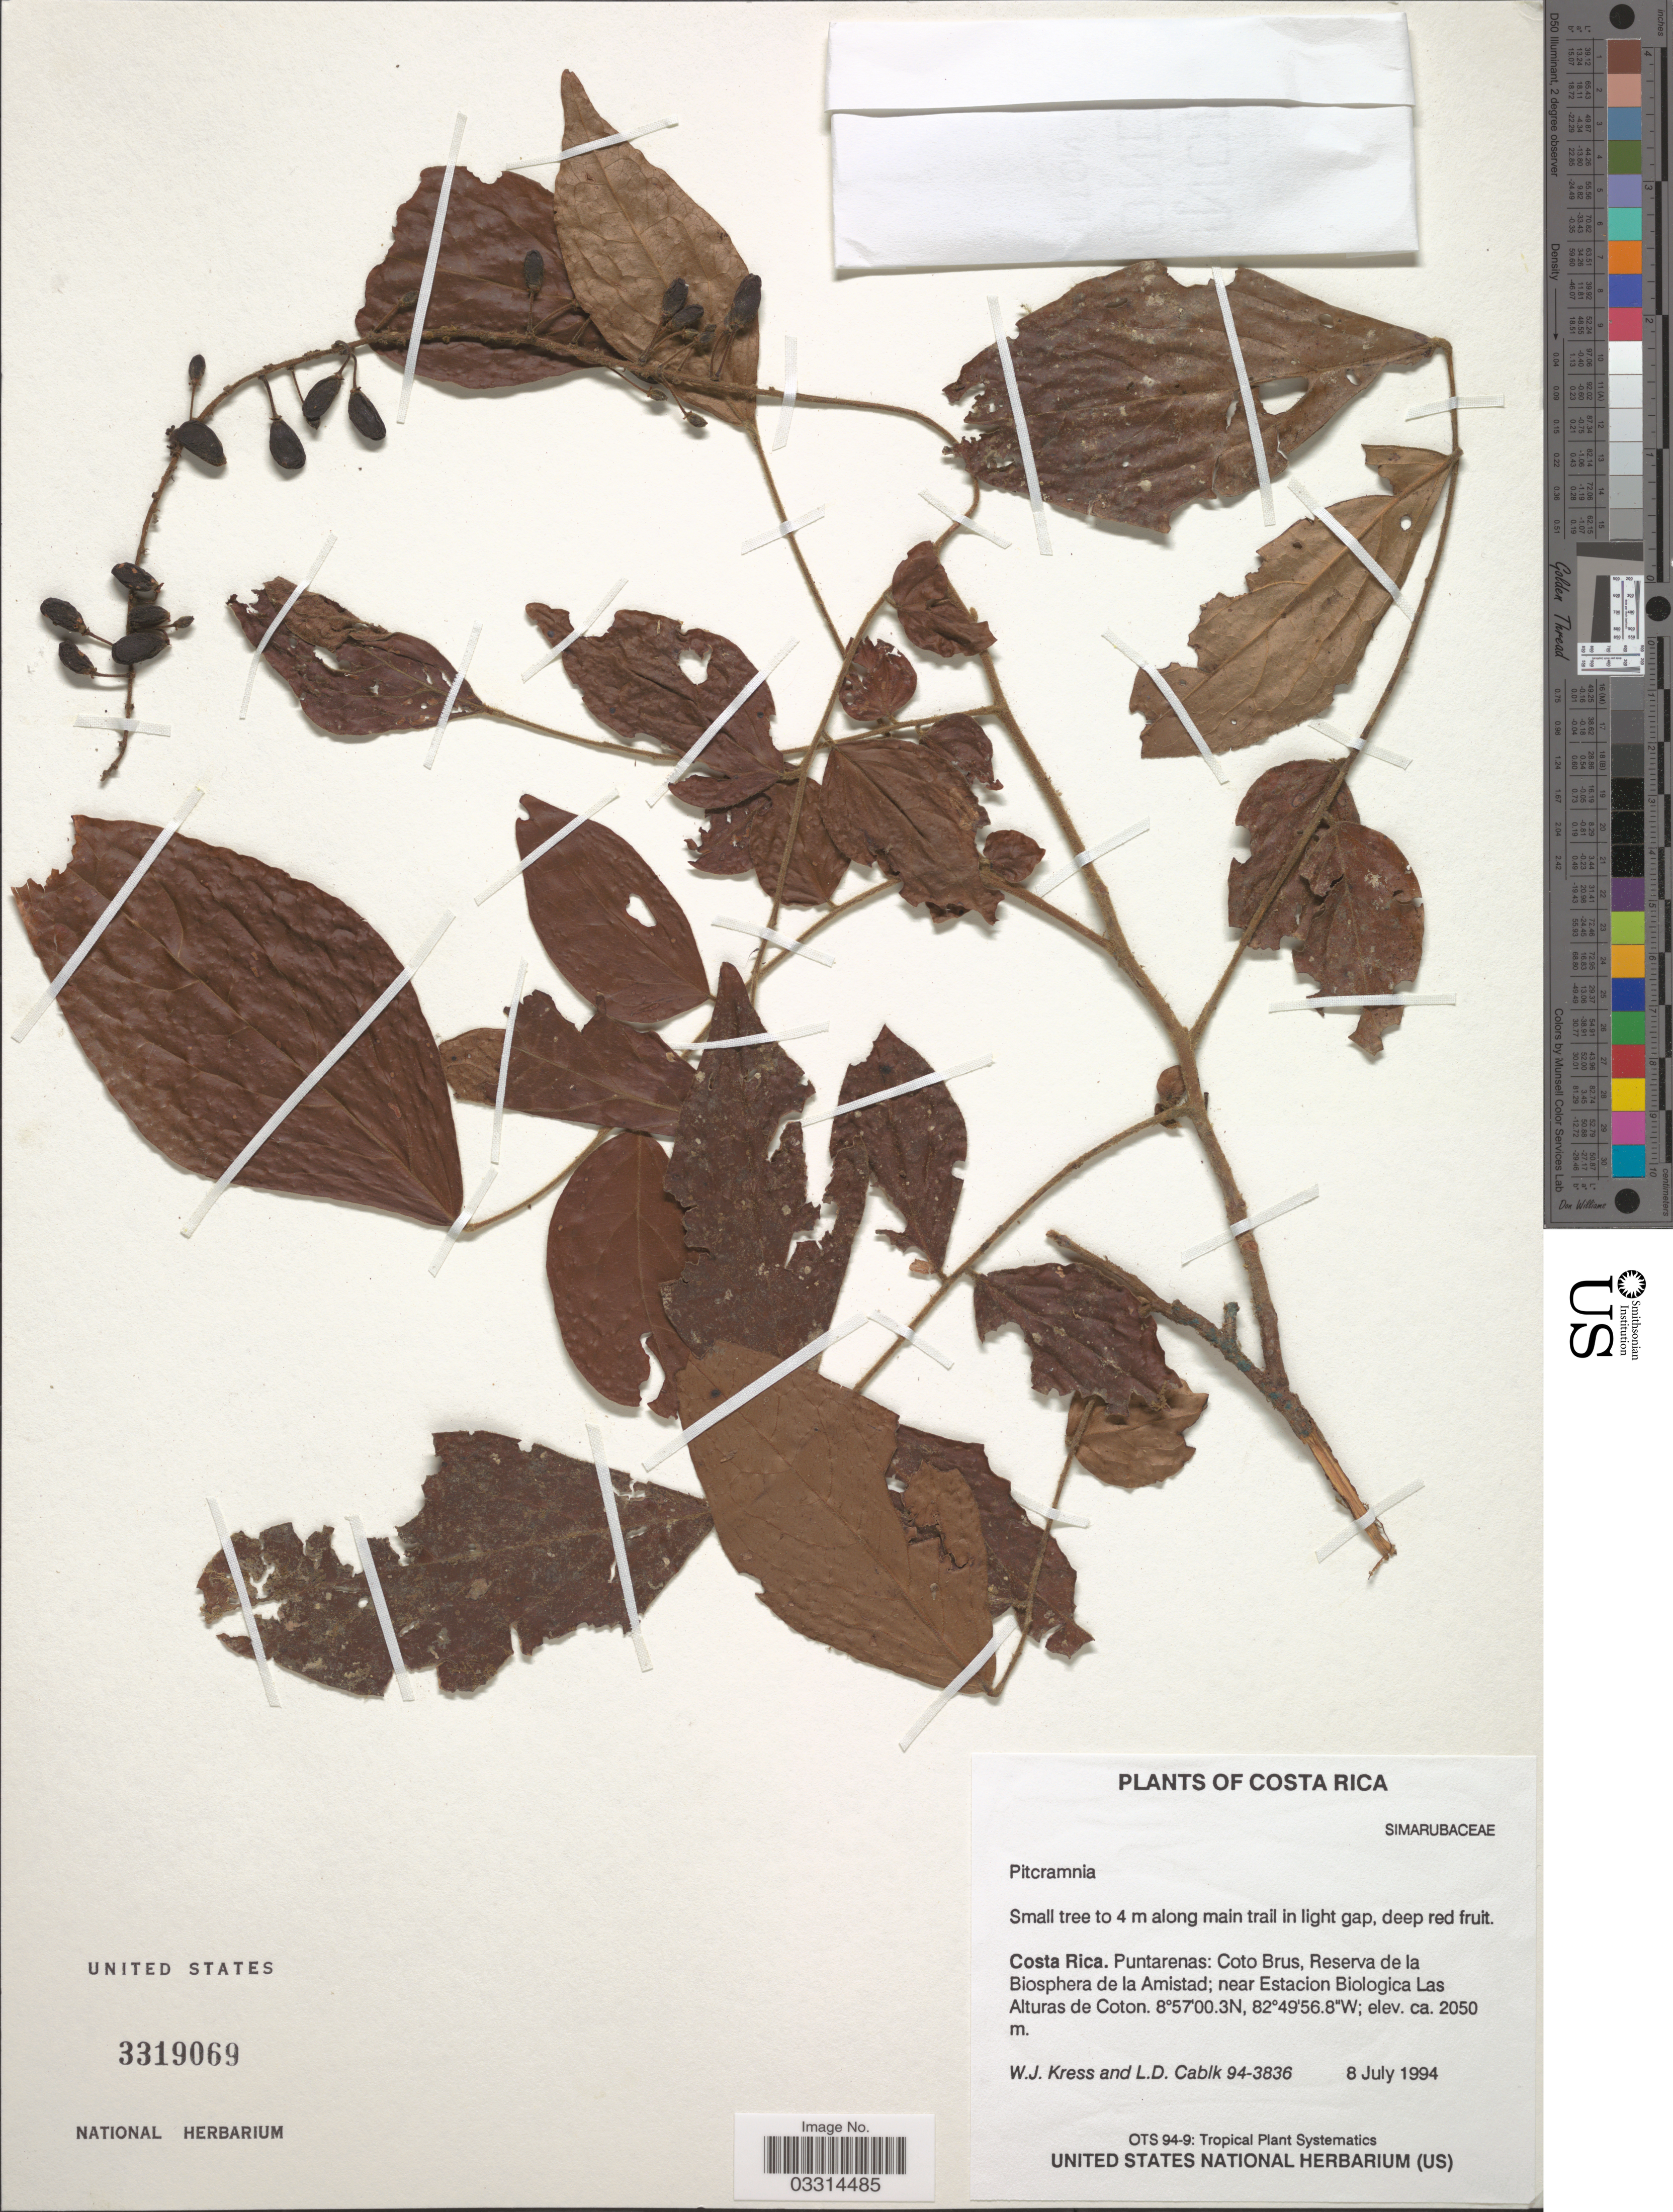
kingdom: Plantae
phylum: Tracheophyta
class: Magnoliopsida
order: Picramniales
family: Picramniaceae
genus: Picramnia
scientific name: Picramnia sp.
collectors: W. J. Kress & L. Cablk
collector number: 94-3836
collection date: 1994-07-08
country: Costa Rica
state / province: Puntarenas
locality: Coto Brus, Reserva de la Biosphera de la Amistad; near Estacion Biologica Las Alturas de Coton.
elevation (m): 2050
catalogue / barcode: US 3319069